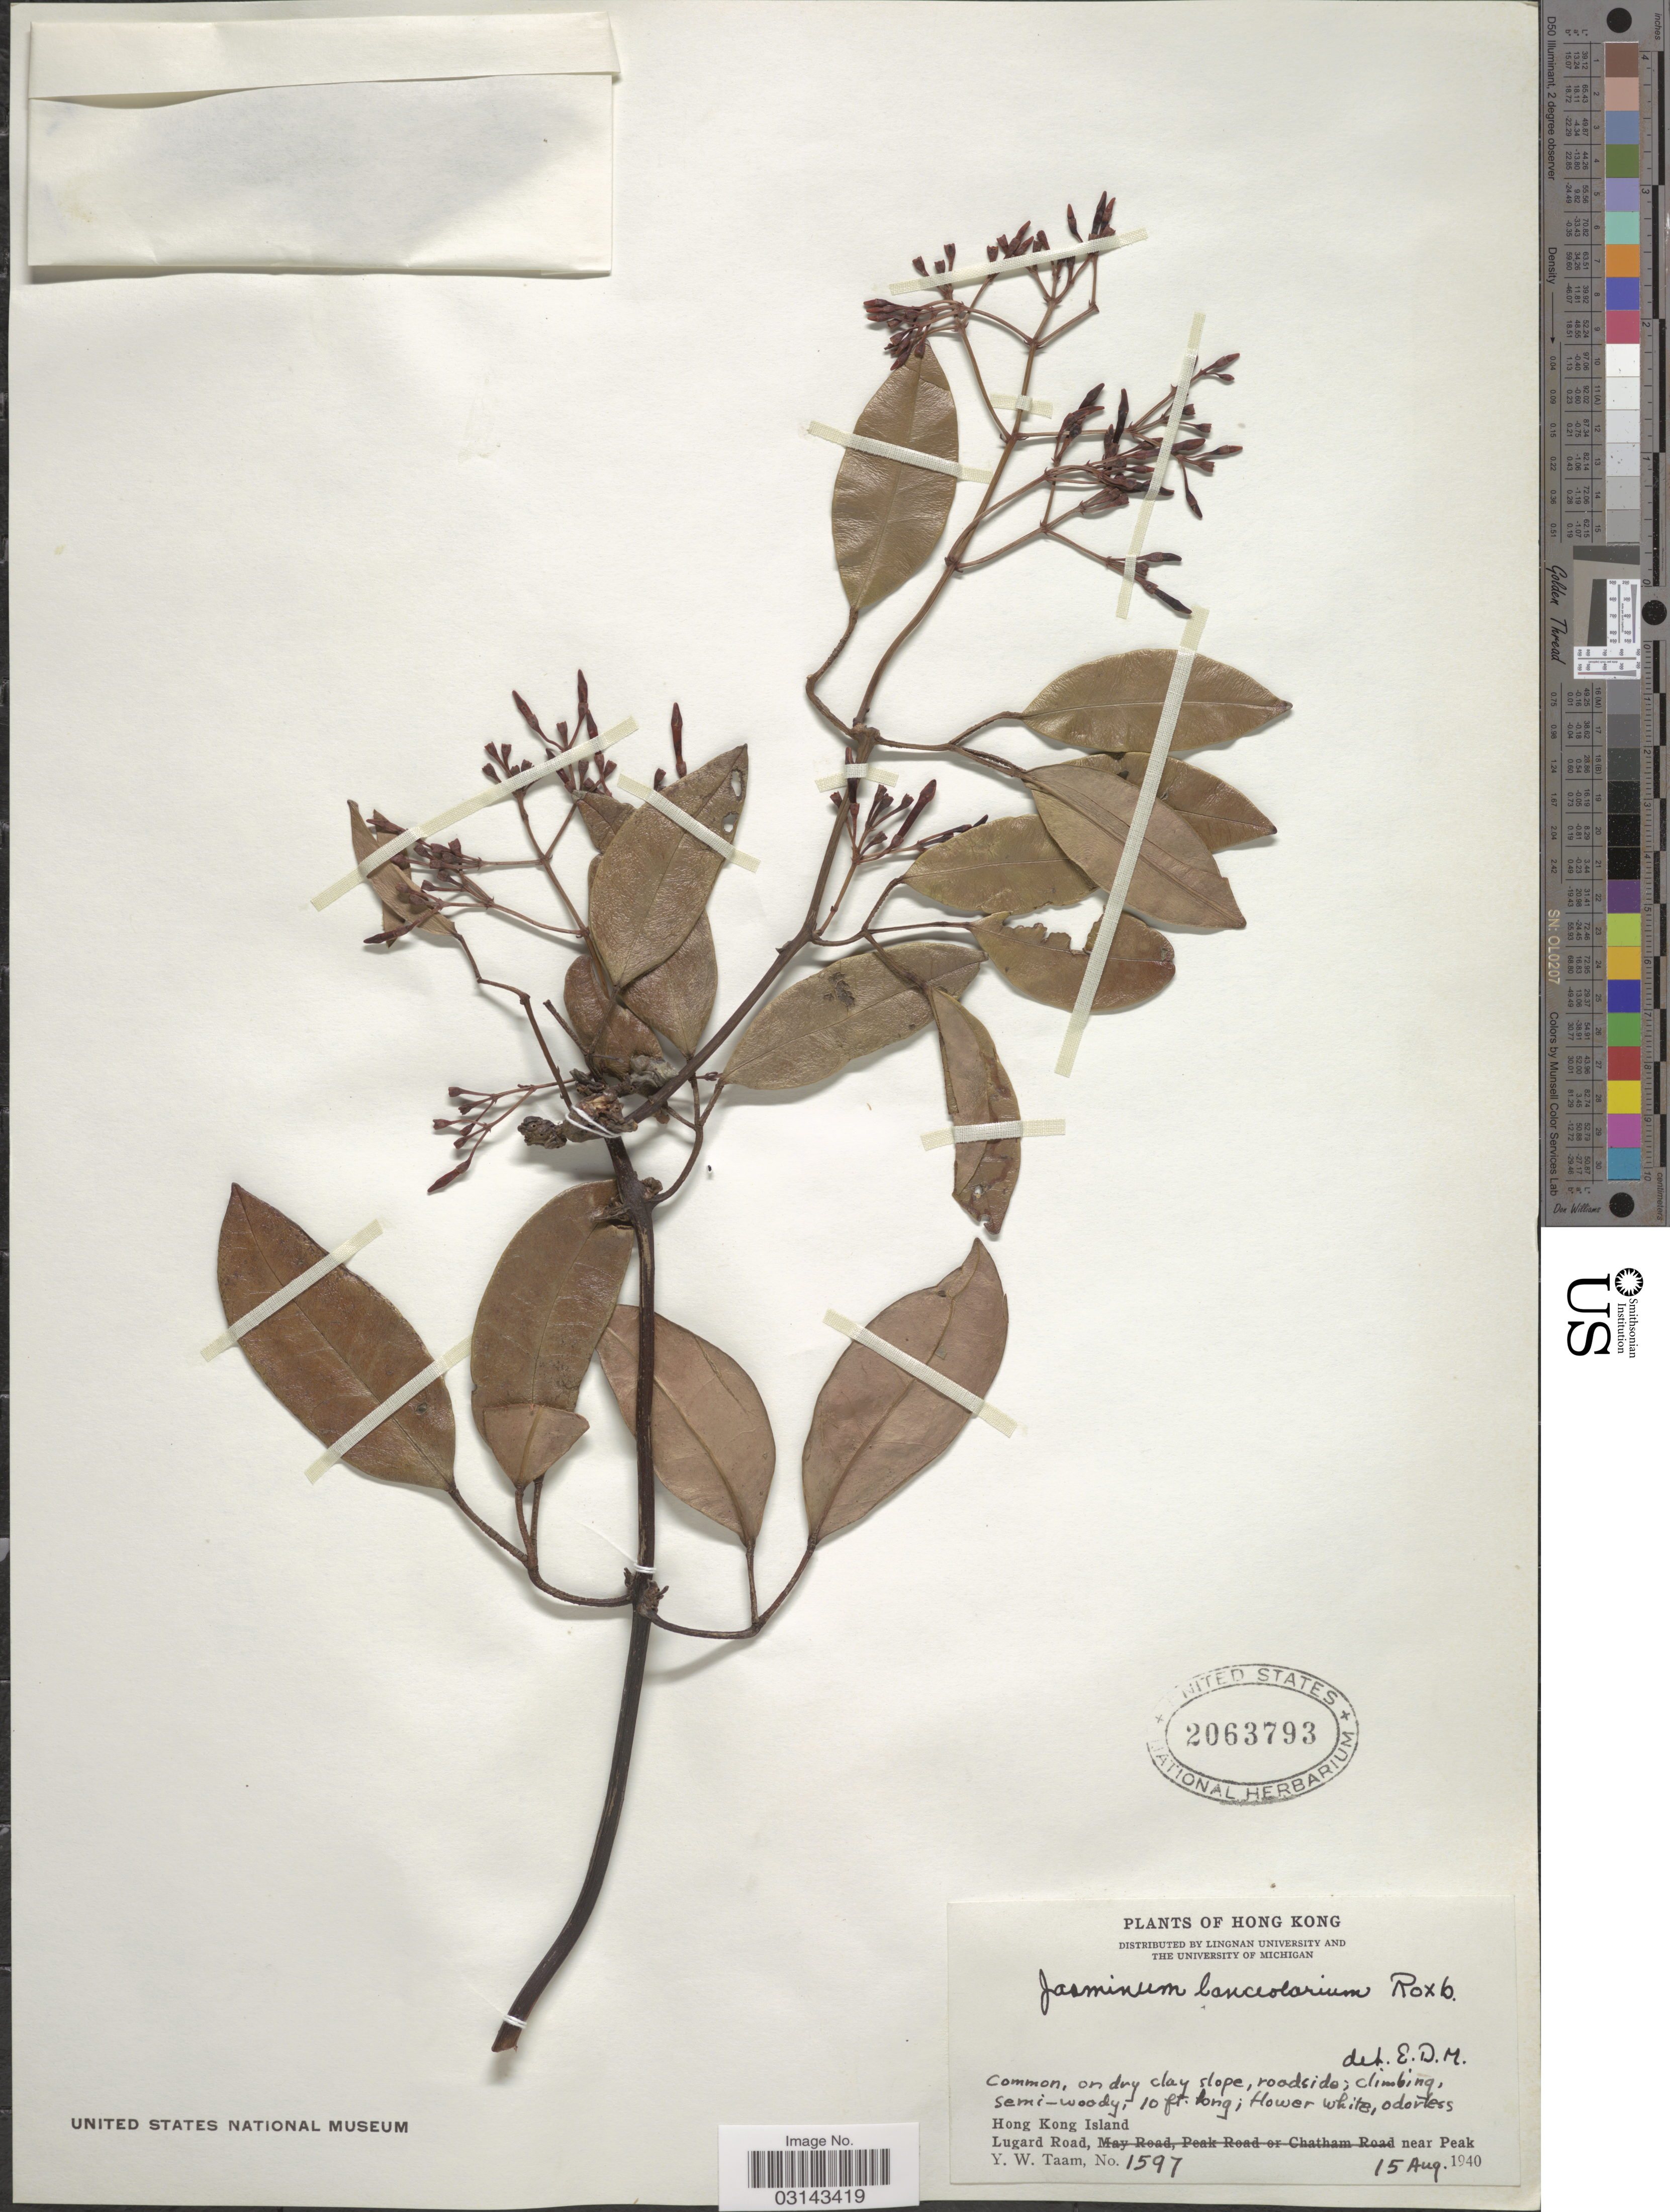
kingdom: Plantae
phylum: Tracheophyta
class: Magnoliopsida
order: Lamiales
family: Oleaceae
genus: Jasminum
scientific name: Jasminum lanceolarium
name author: Roxb.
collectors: Y. W. Taam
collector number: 1597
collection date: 1940-08-15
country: China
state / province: Hong Kong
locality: Hong Kong Island. Lugard Road, near Peak.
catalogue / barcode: US 2063793